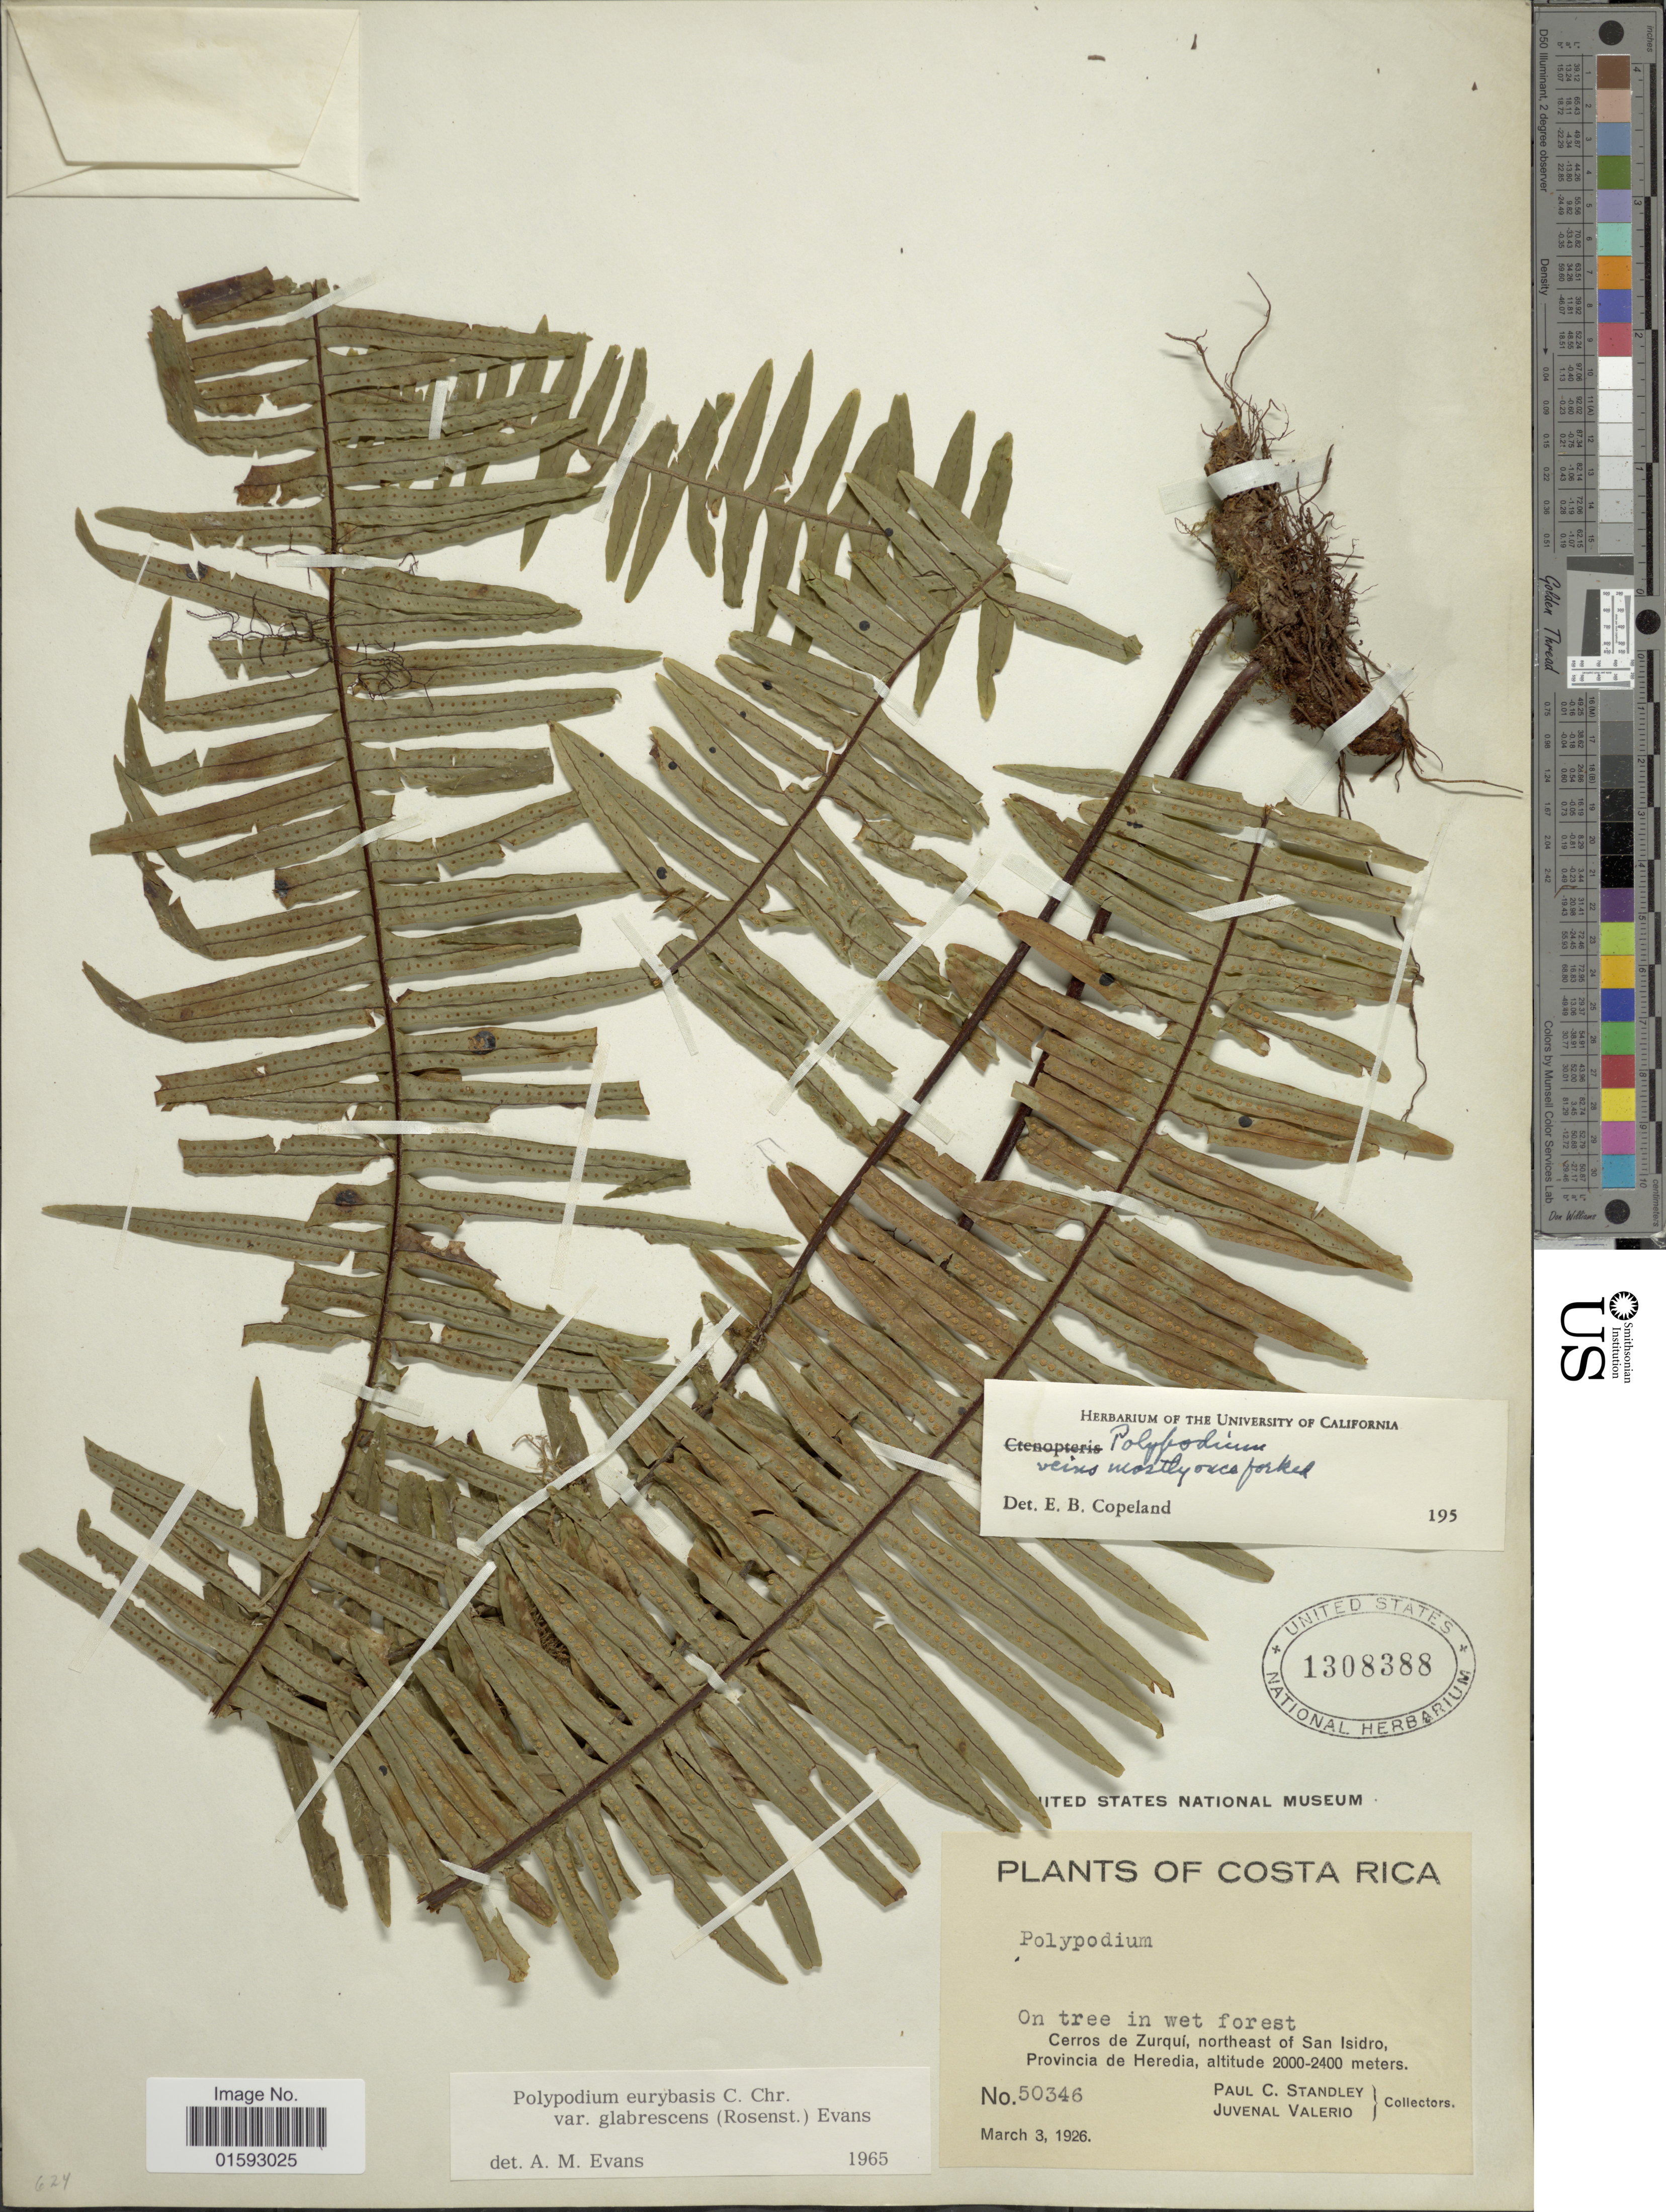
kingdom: Plantae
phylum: Tracheophyta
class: Polypodiopsida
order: Polypodiales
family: Polypodiaceae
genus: Pecluma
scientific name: Pecluma eurybasis var. glabrescens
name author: (Rosenst.) Lellinger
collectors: P. C. Standley & J. Valerio R.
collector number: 50346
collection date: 1926-03-03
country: Costa Rica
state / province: Heredia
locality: Cerros de Zurqui, northeast of San Isidro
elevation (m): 2000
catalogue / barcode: US 1308388